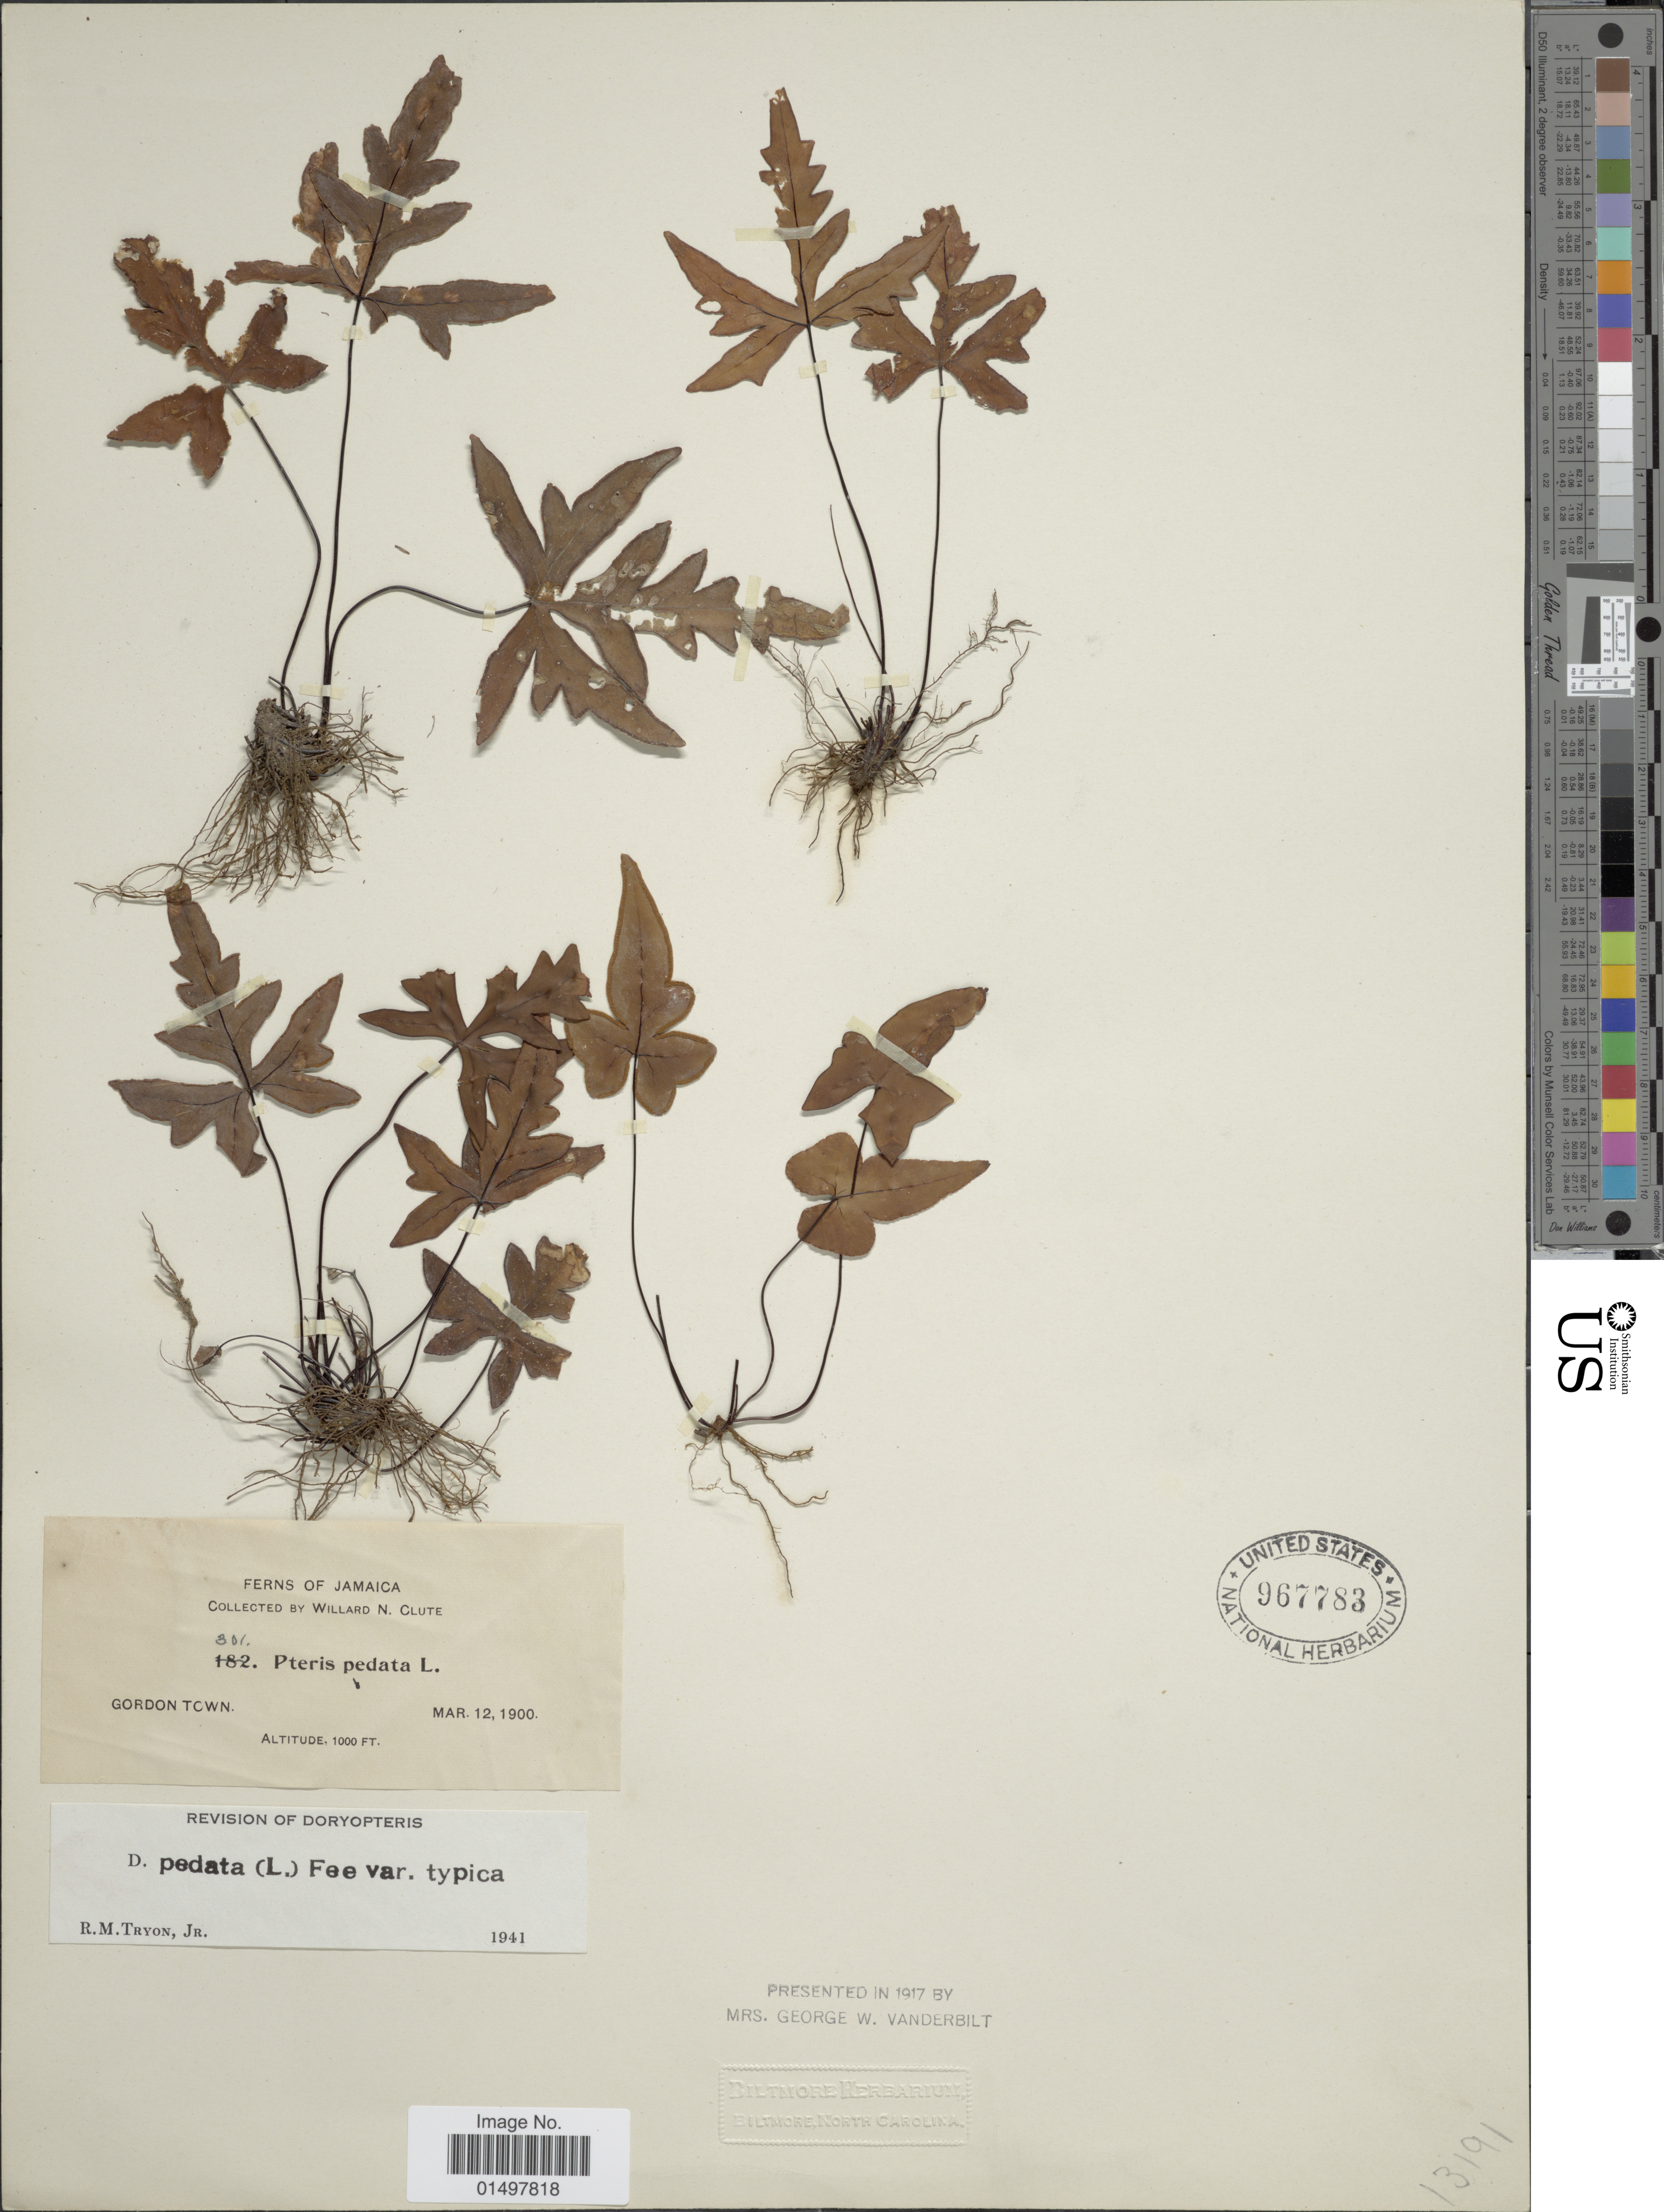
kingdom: Plantae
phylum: Tracheophyta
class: Polypodiopsida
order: Polypodiales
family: Pteridaceae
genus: Doryopteris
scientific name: Doryopteris pedata var. typica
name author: (L.) Fée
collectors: W. N. Clute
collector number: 301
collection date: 1900-03-12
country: Jamaica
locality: Gordon Town.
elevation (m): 305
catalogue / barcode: US 967783